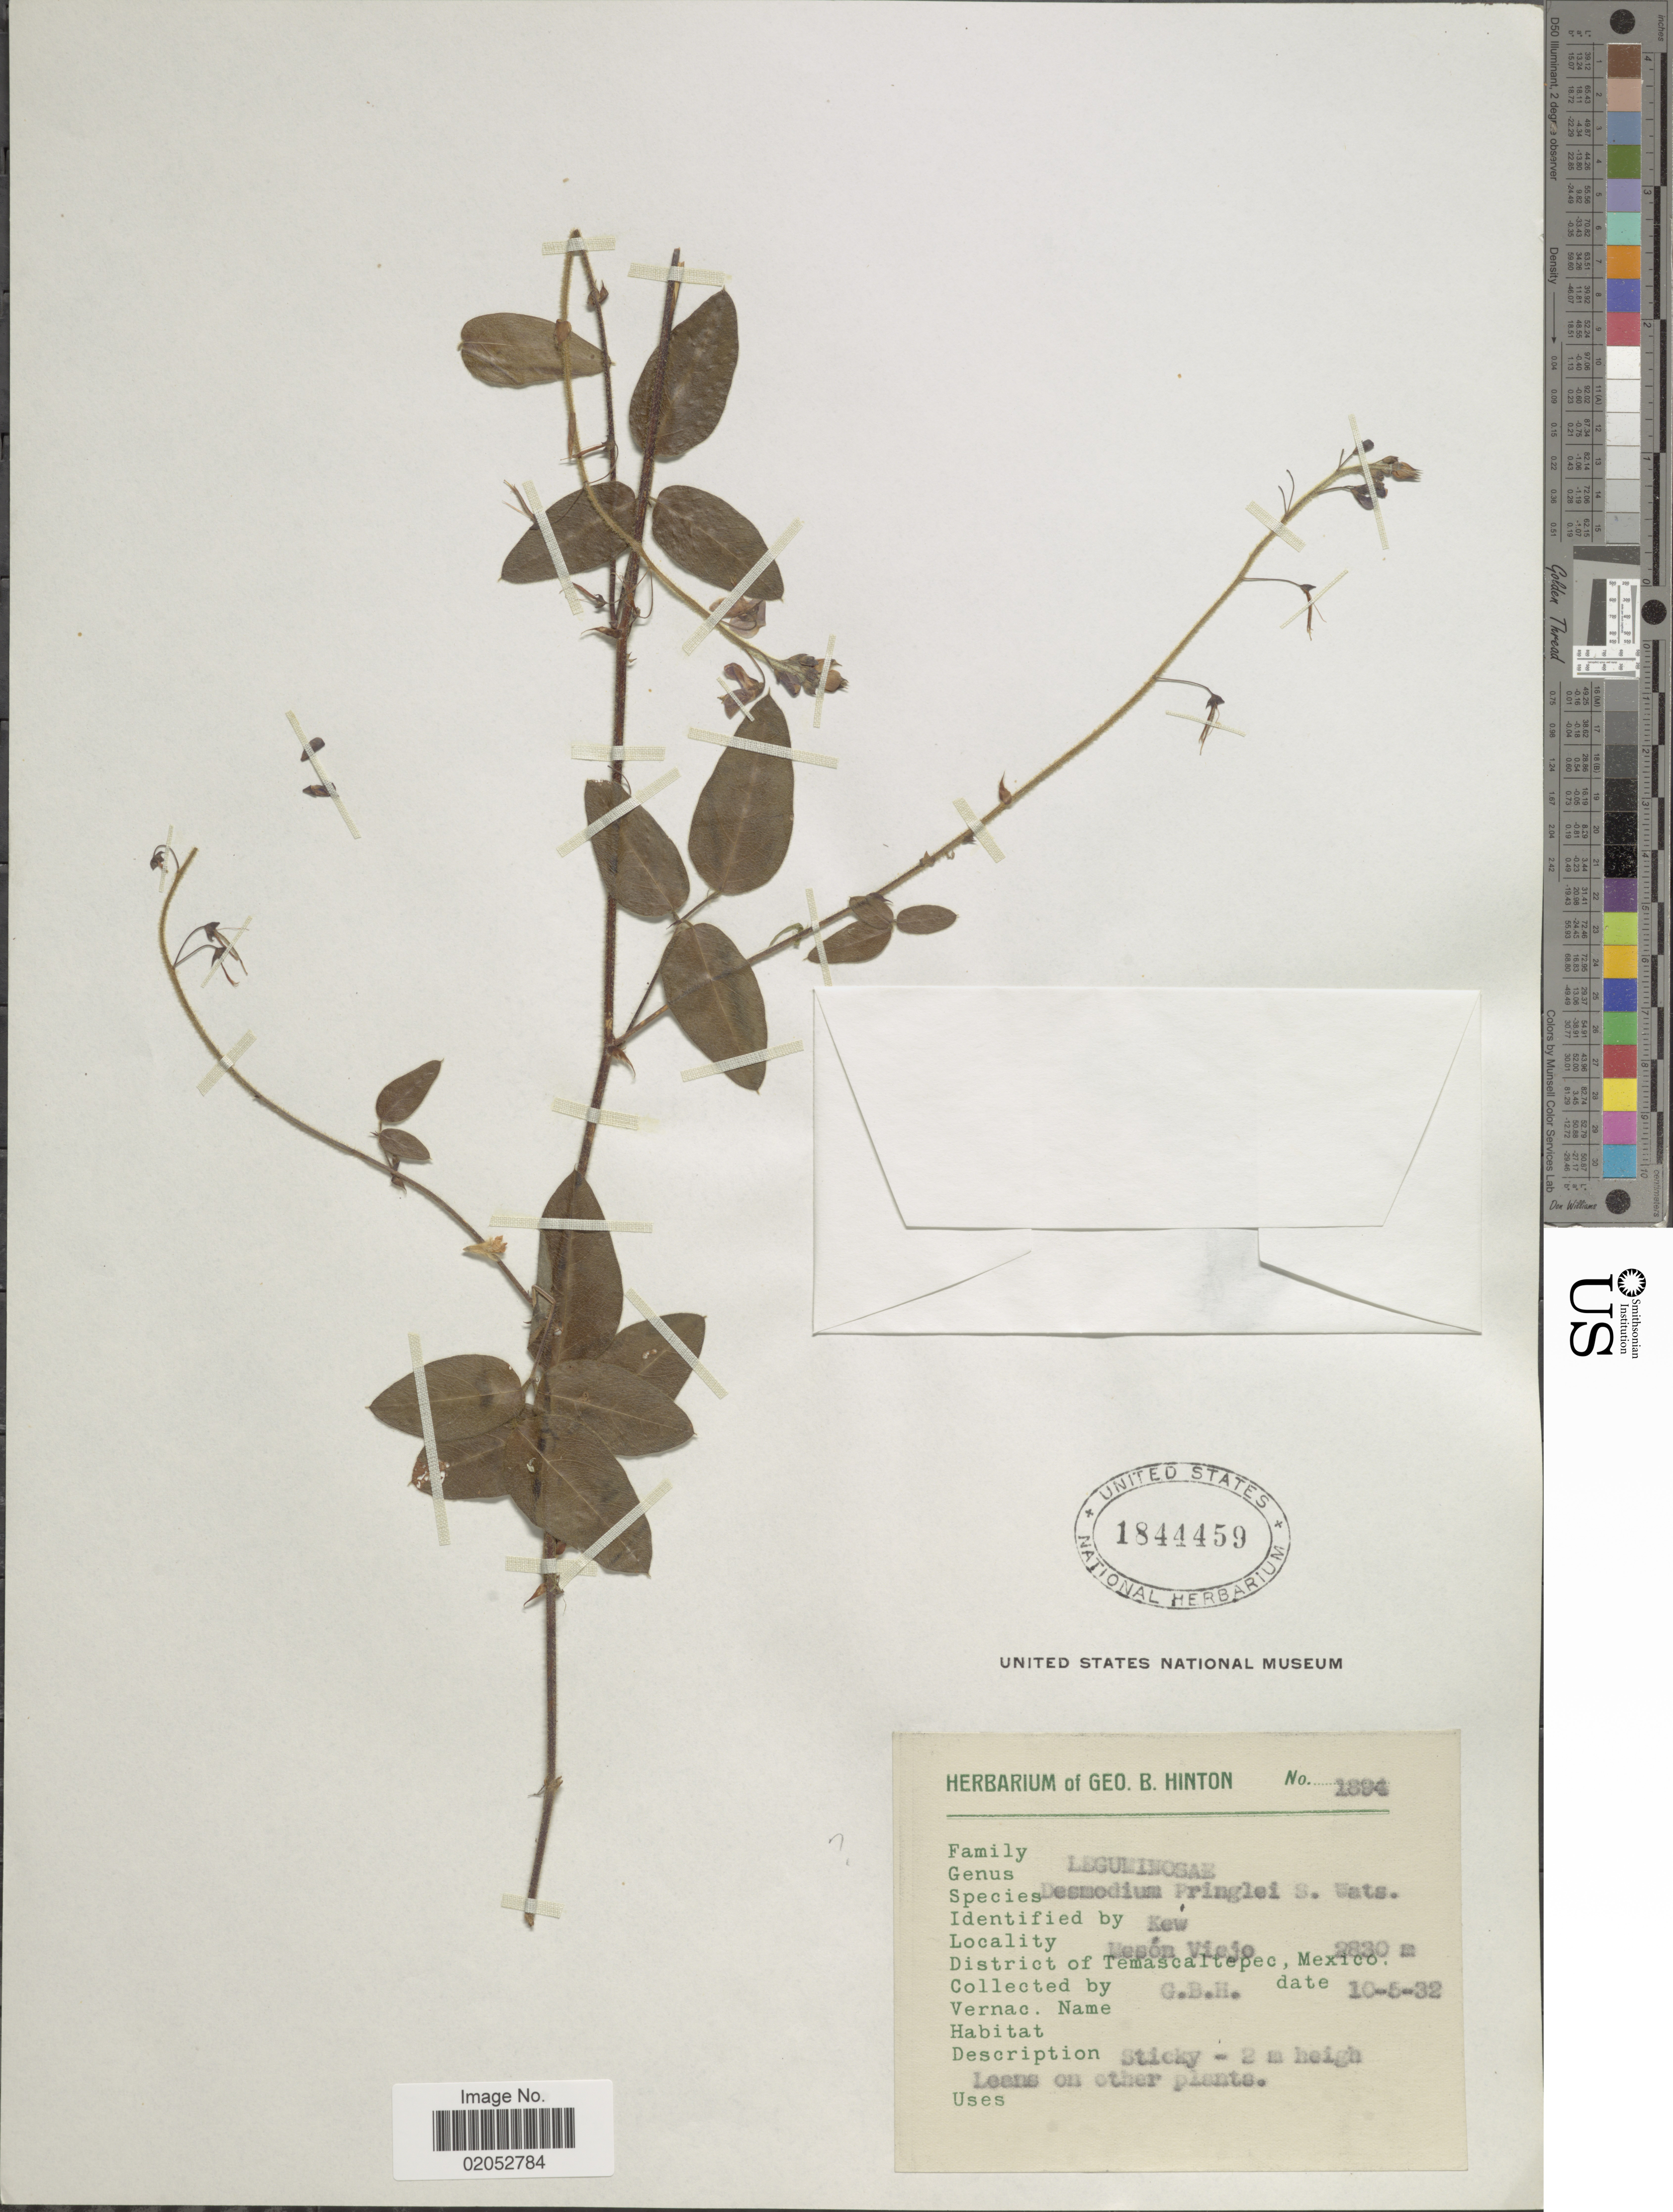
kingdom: Plantae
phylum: Tracheophyta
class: Magnoliopsida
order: Fabales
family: Fabaceae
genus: Desmodium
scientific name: Desmodium pringlei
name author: S. Watson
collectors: G. B. Hinton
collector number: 1894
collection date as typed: Transcribed d/m/y: 10/5/32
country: Mexico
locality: Meson Viejo. District of Temascaltepec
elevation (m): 2830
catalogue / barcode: US 1844459